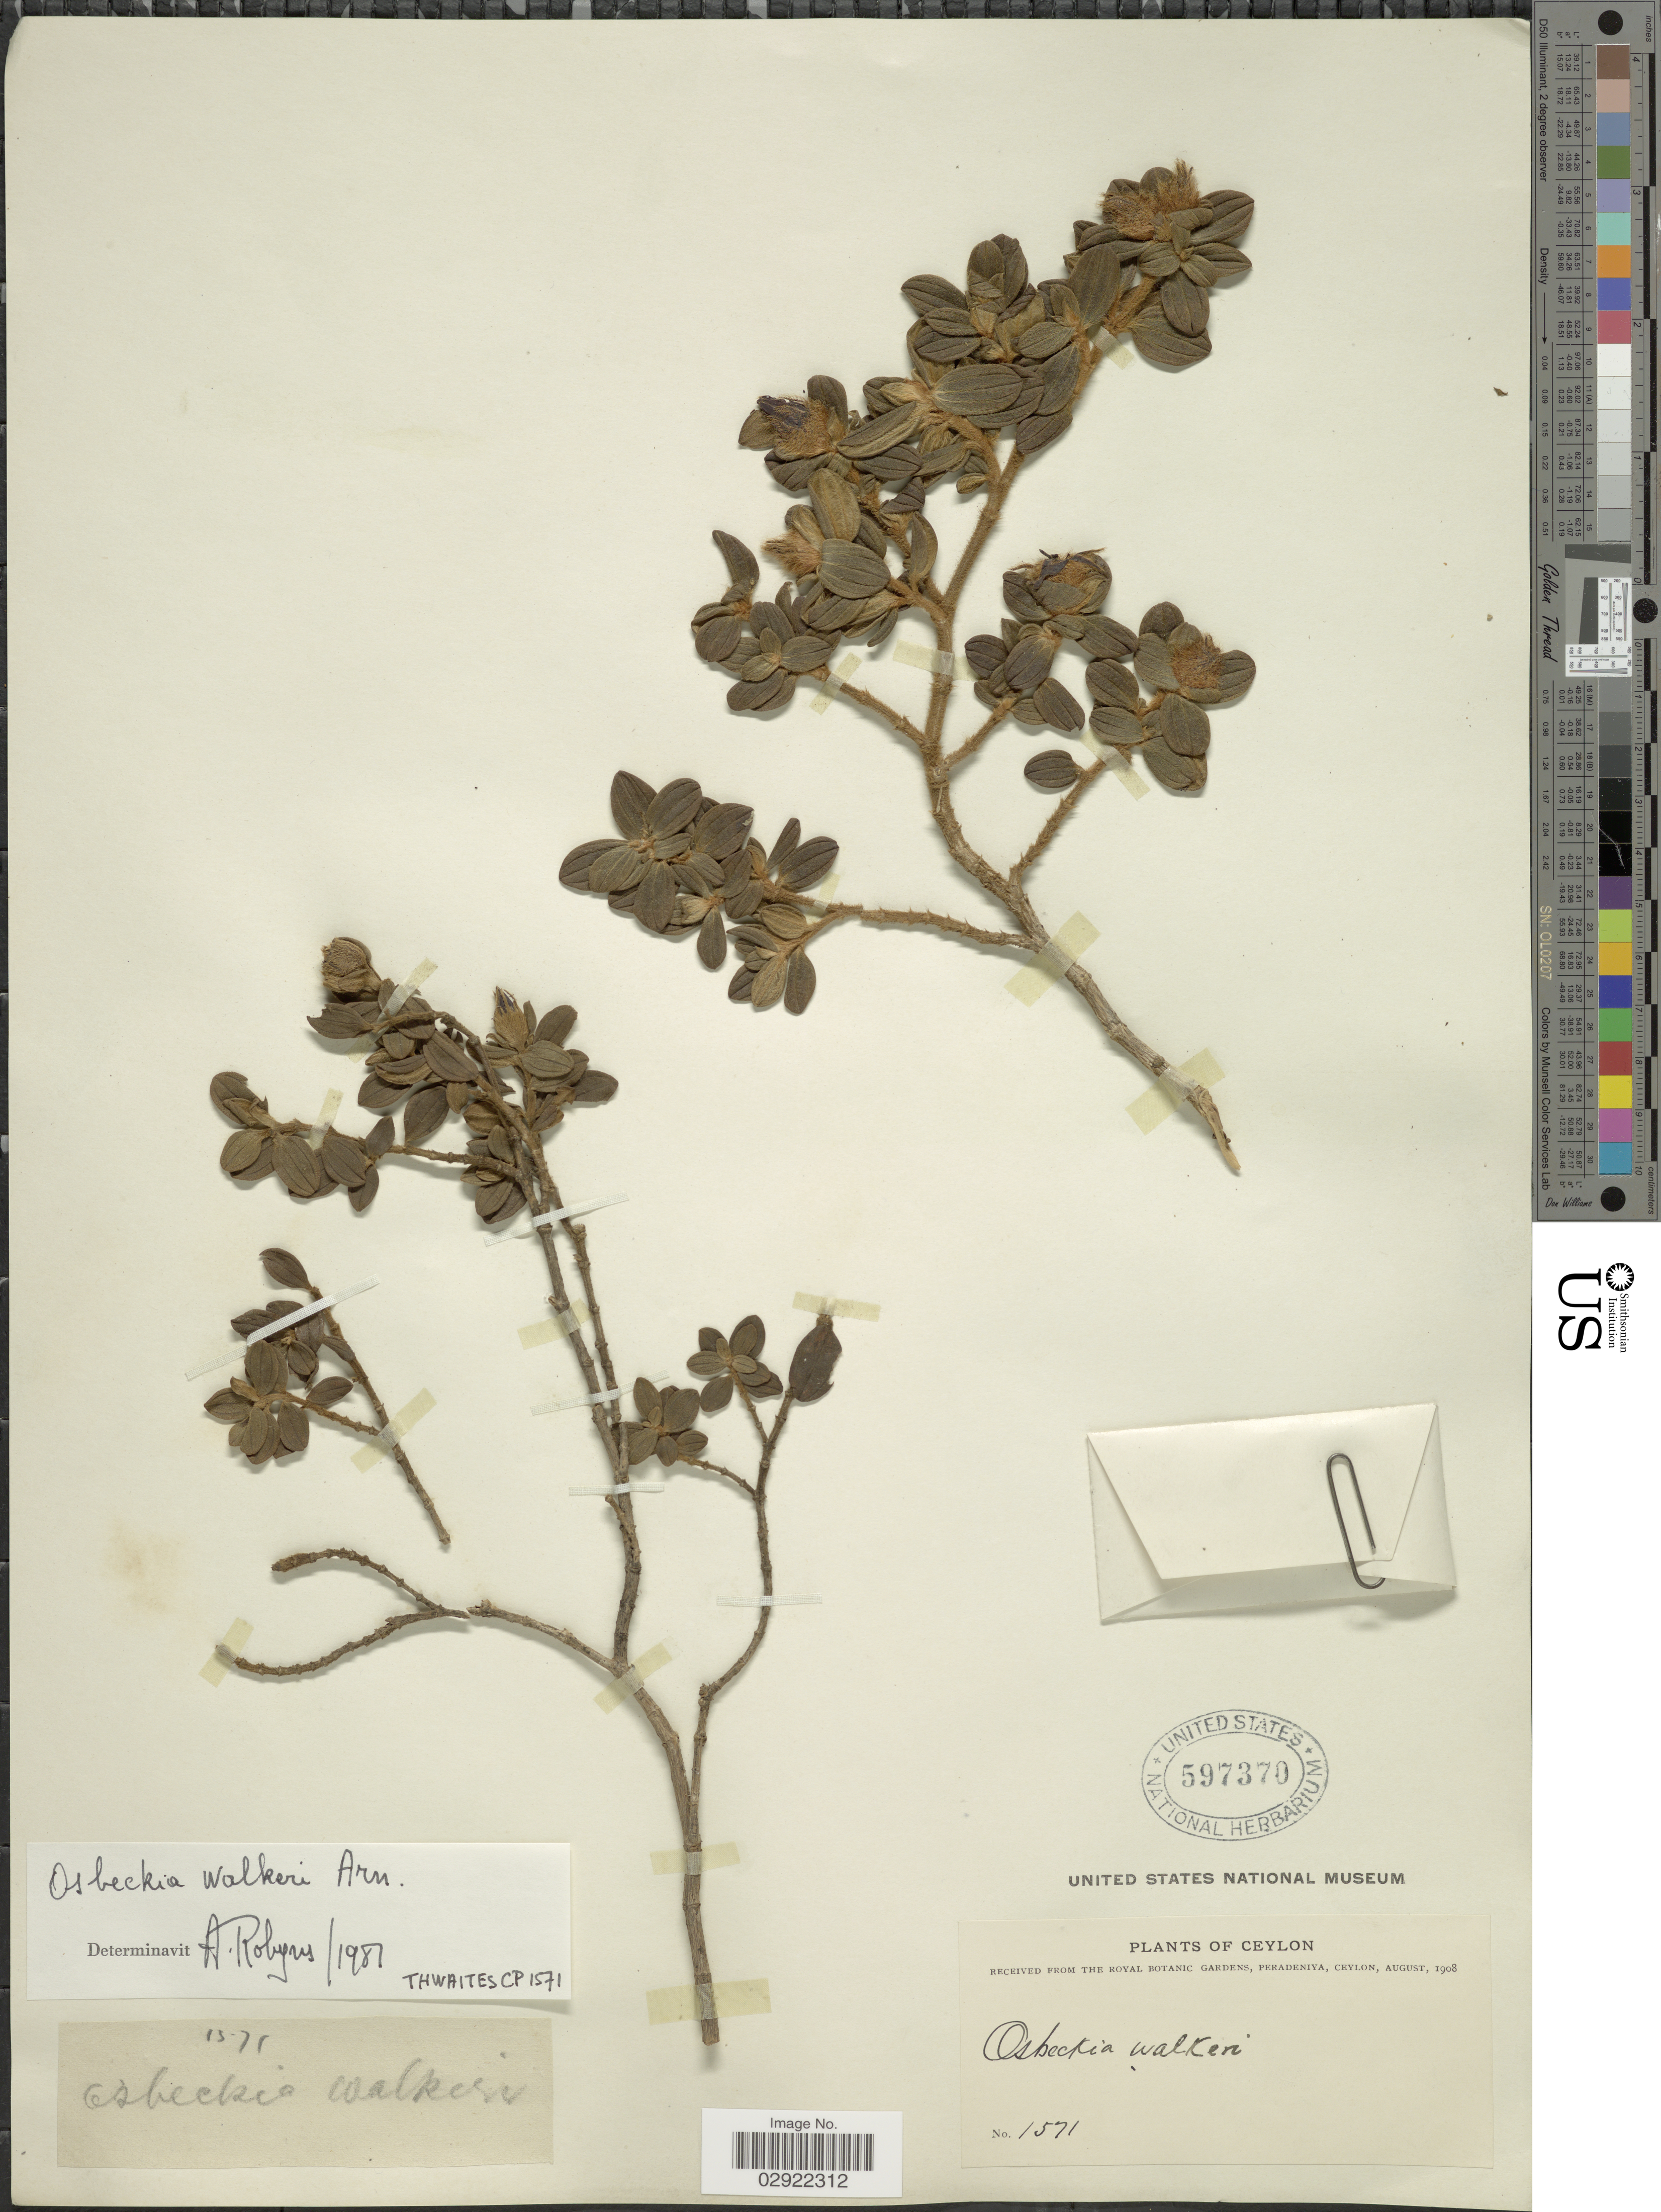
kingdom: Plantae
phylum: Tracheophyta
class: Magnoliopsida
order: Myrtales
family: Melastomataceae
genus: Osbeckia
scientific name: Osbeckia walkeri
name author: Arn.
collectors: P. Royal Botanic Gardens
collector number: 1571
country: Sri Lanka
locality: Ceylon.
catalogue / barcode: US 597370